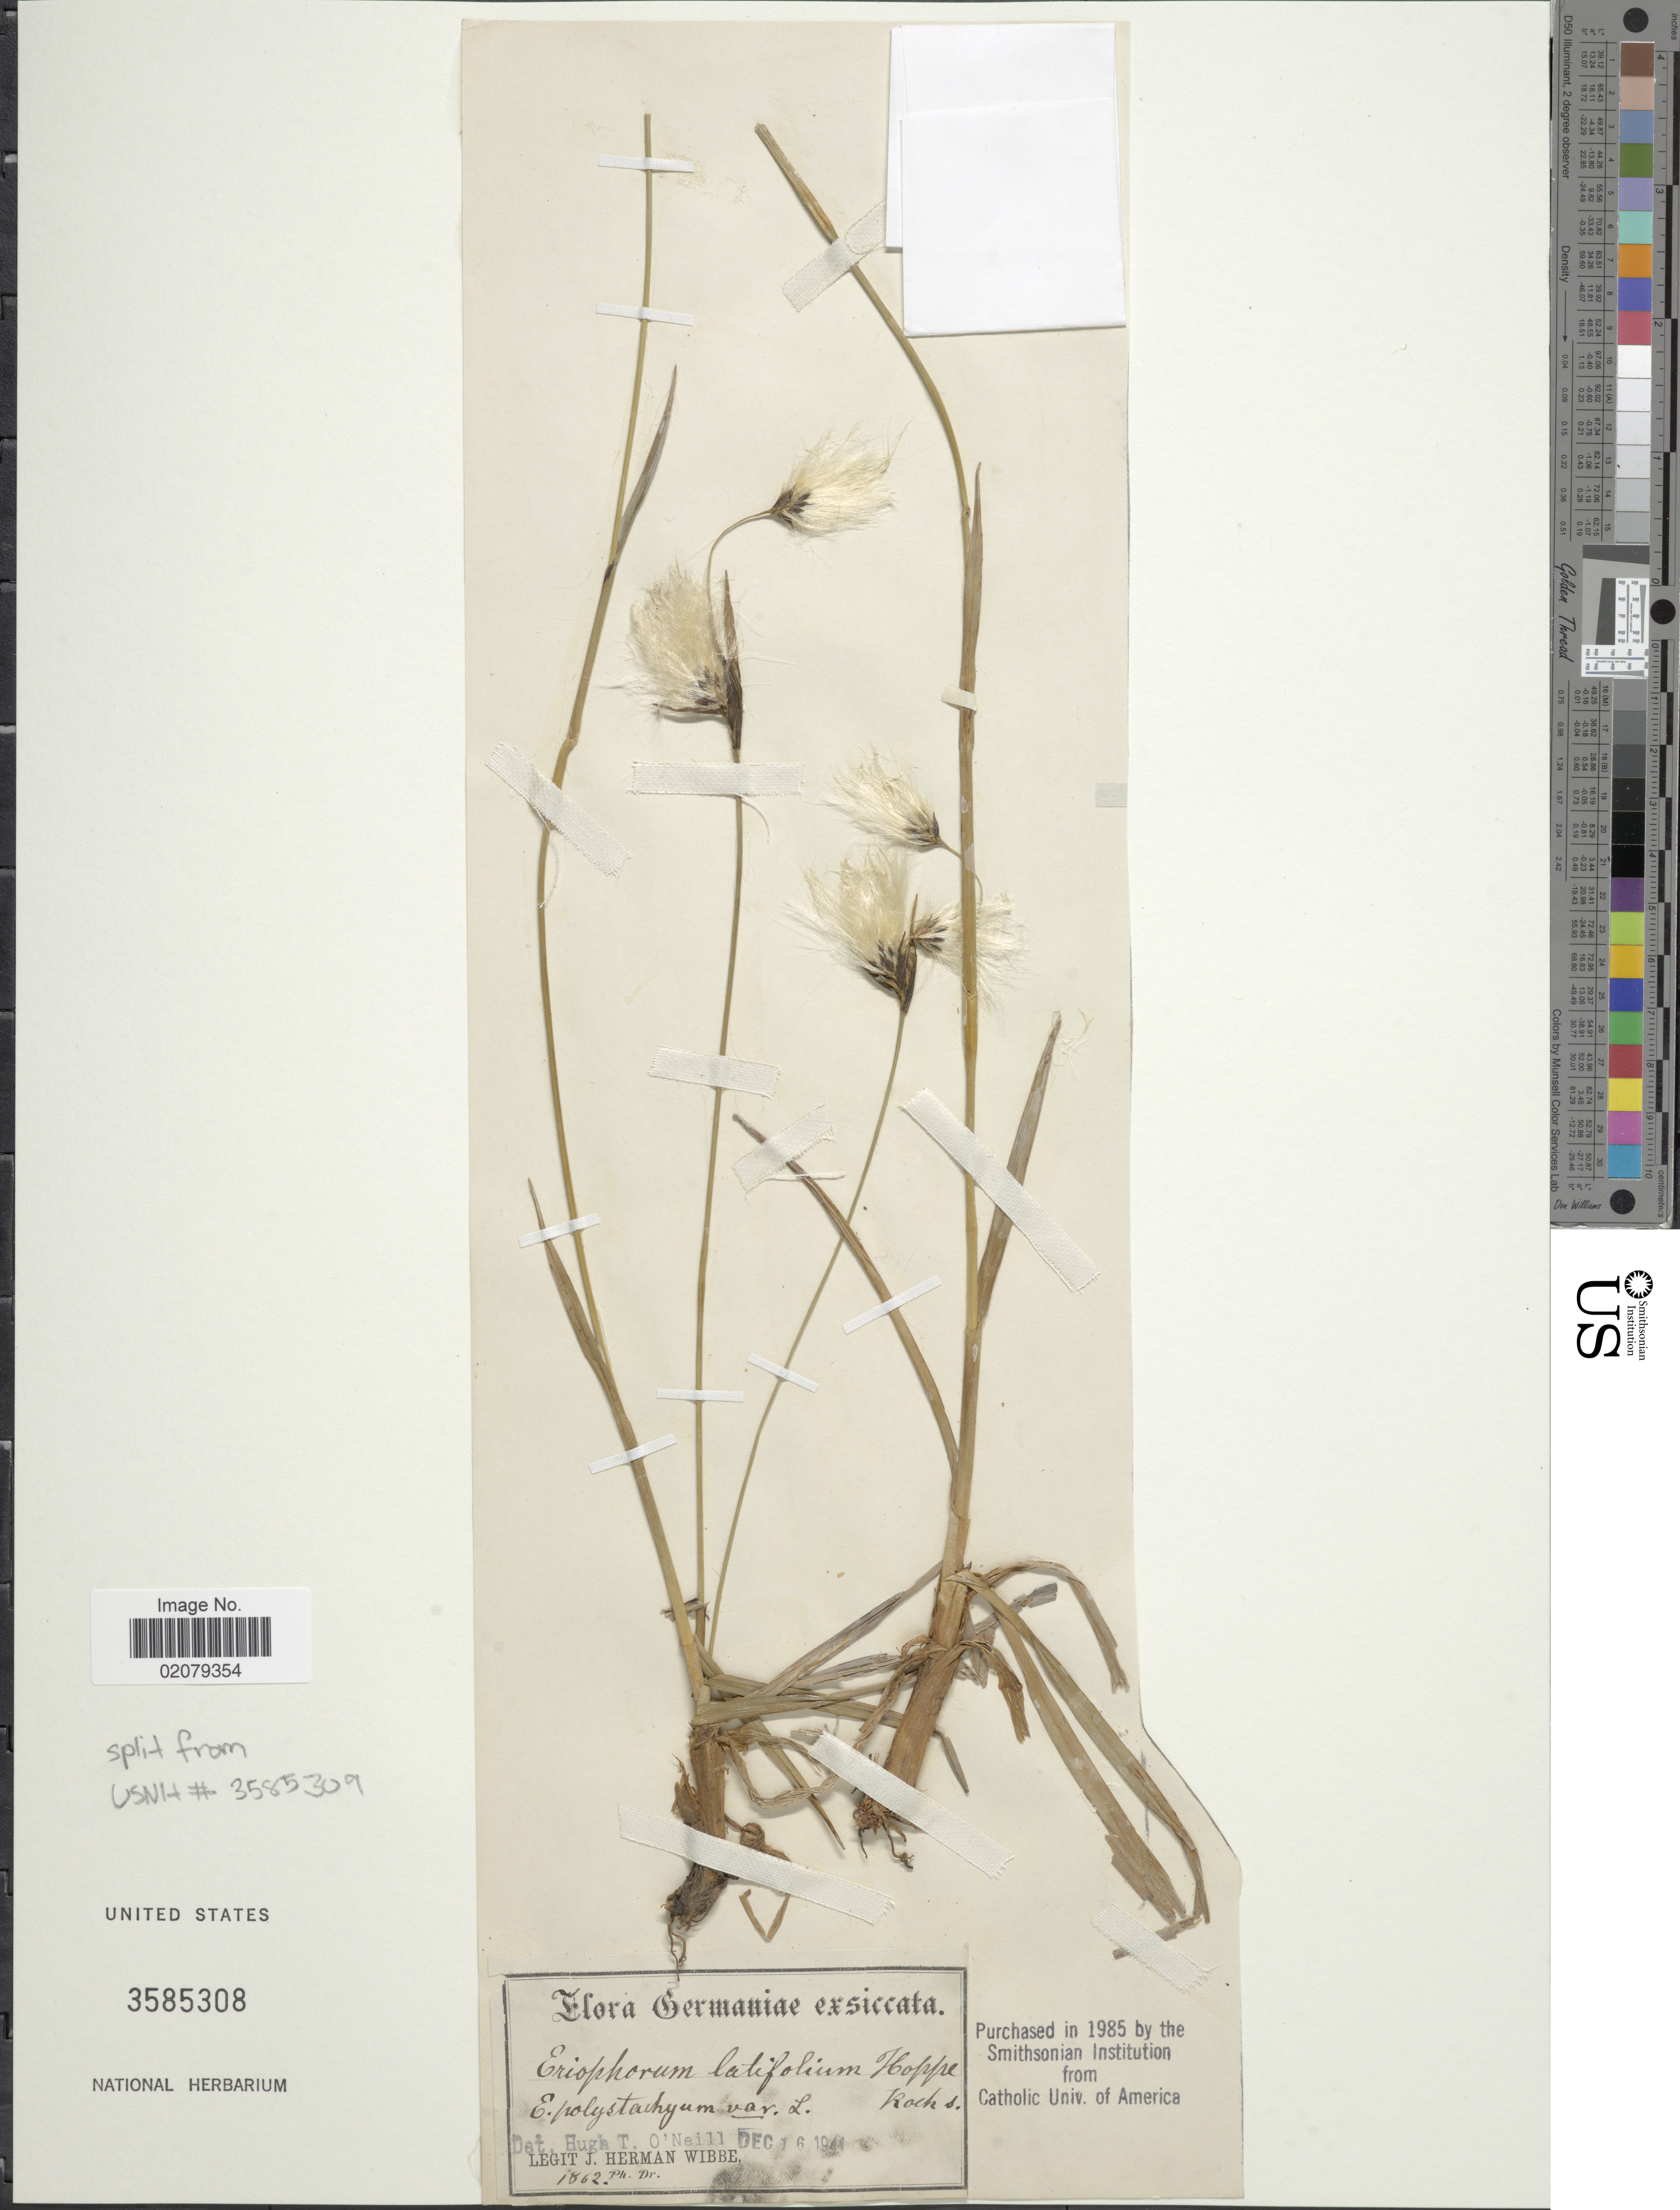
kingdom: Plantae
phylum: Tracheophyta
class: Liliopsida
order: Poales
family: Cyperaceae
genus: Eriophorum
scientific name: Eriophorum latifolium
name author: Hoppe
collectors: J. Wibbe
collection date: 1862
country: Germany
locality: Germaniae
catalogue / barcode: US 3585308